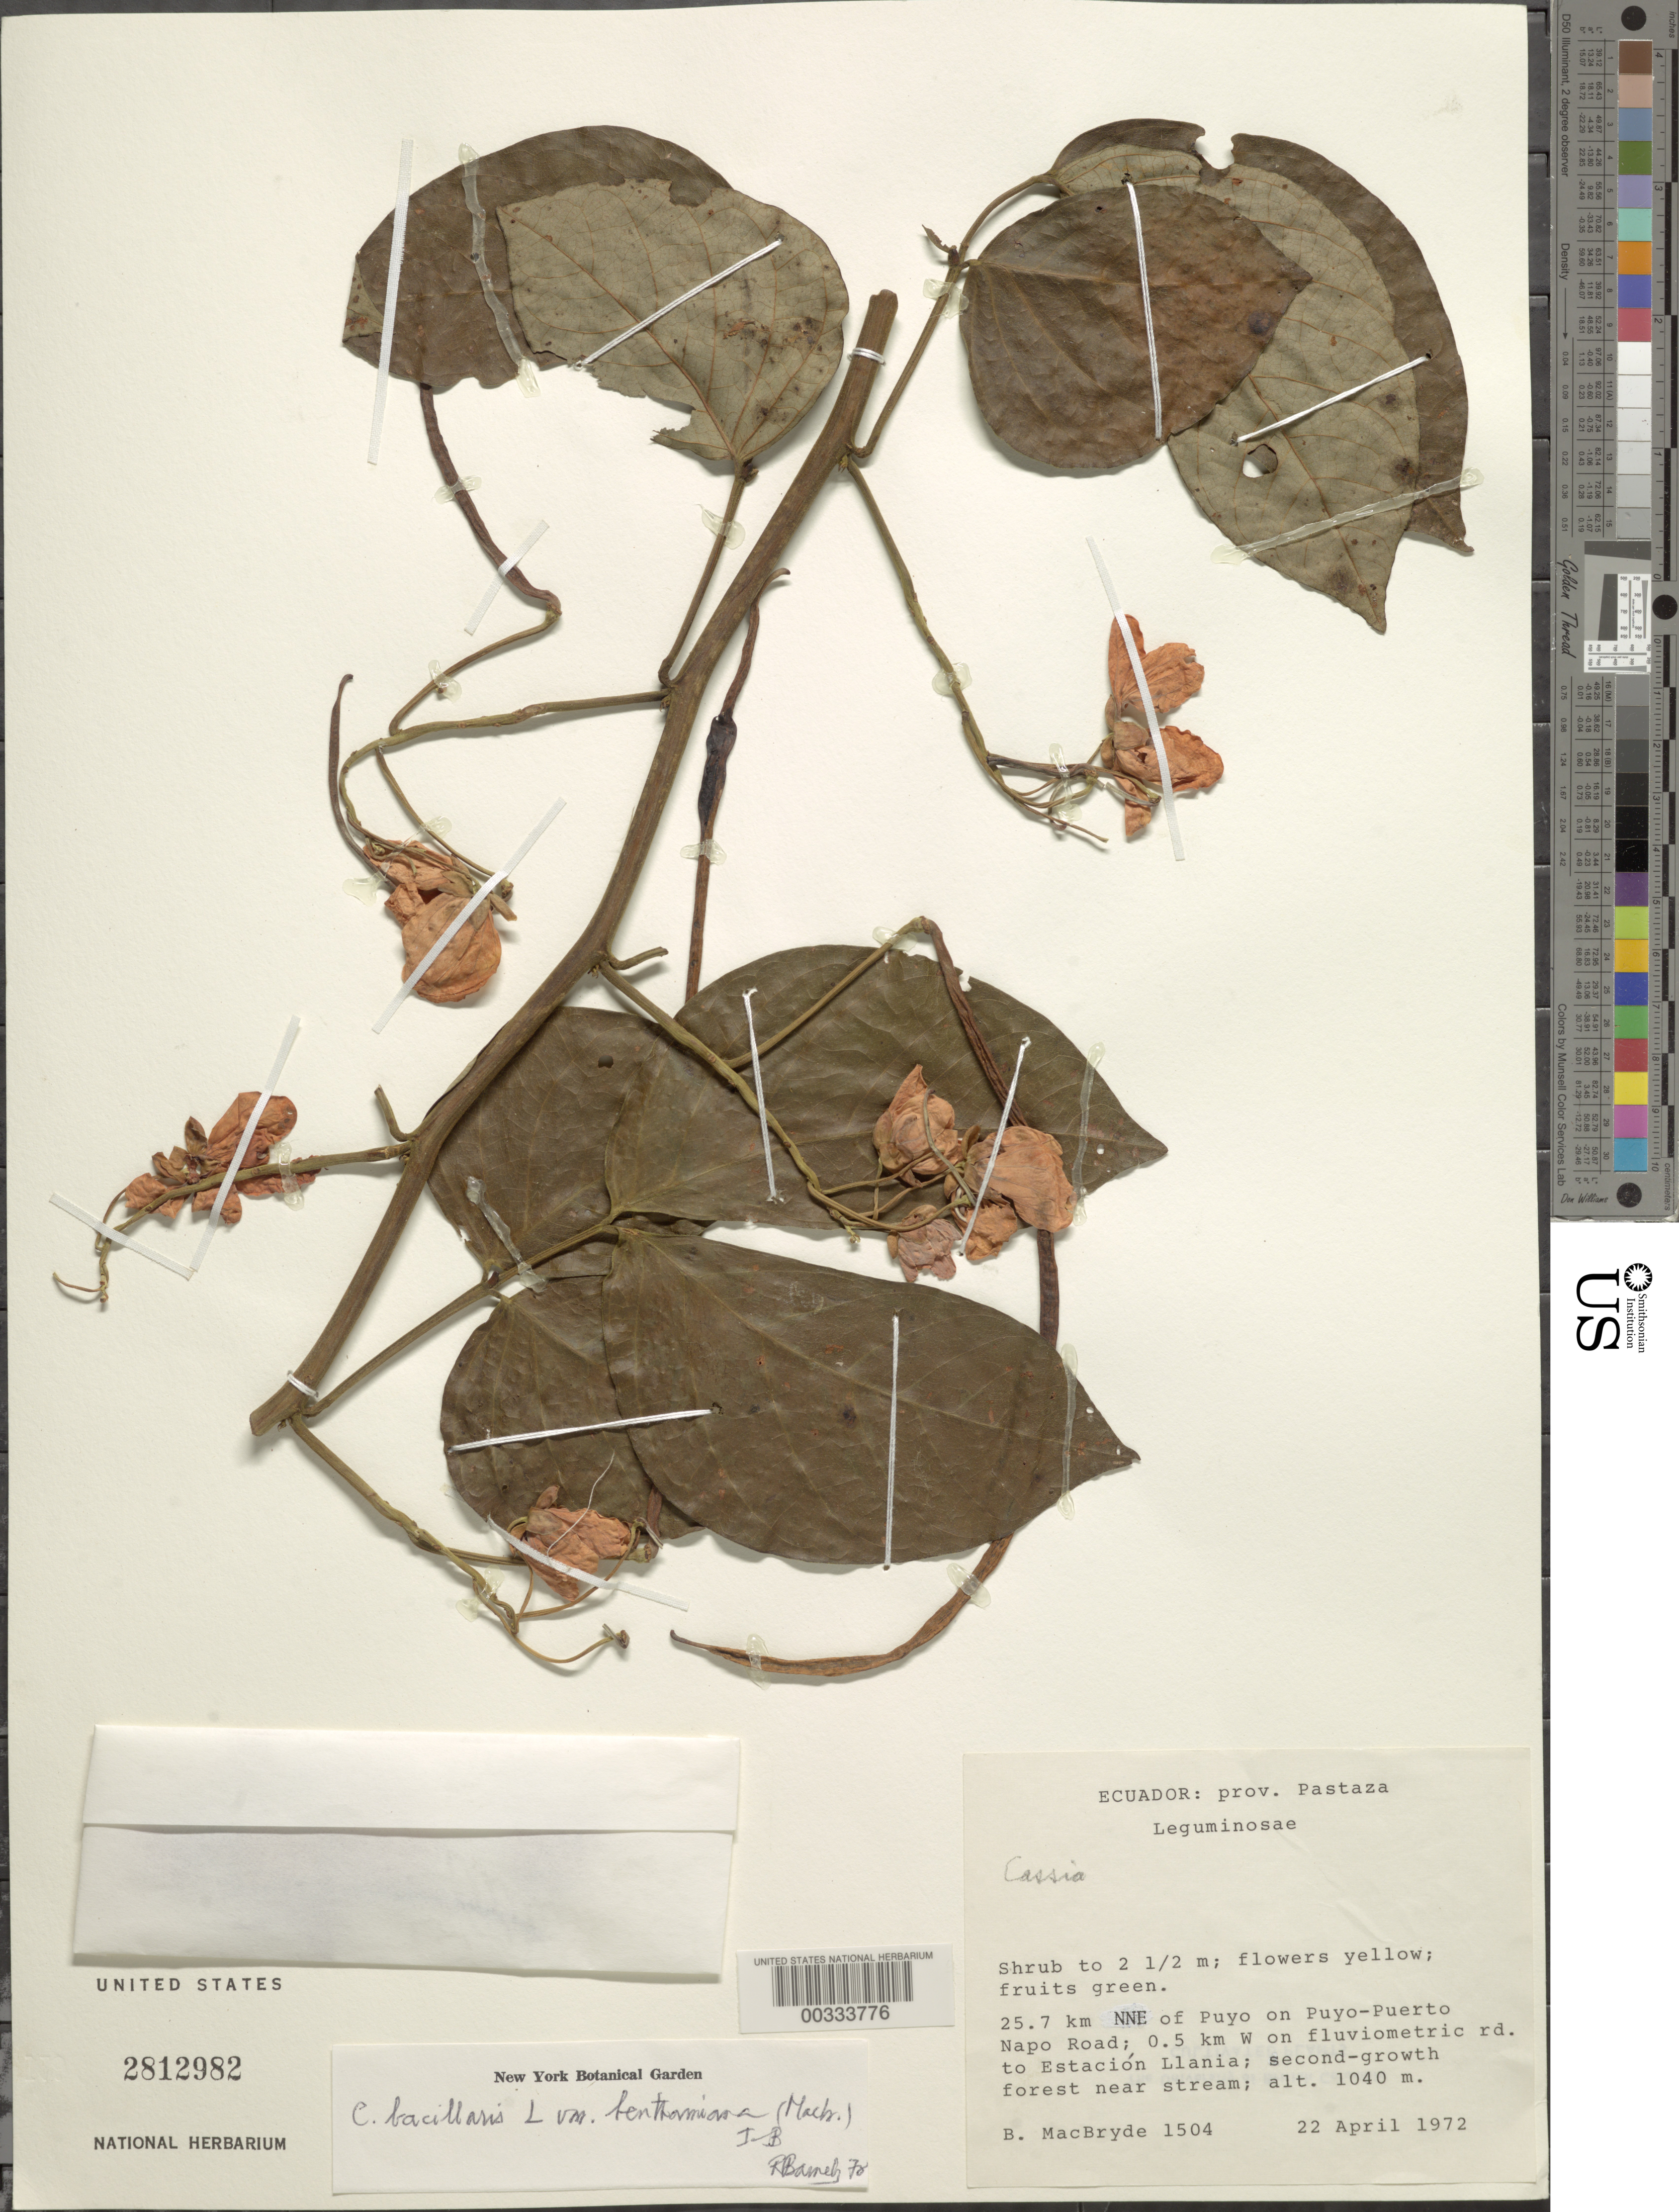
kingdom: Plantae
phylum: Tracheophyta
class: Magnoliopsida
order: Fabales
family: Fabaceae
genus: Senna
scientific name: Senna bacillaris var. benthamiana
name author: (J.F. Macbr.) H.S. Irwin & Barneby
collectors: B. MacBryde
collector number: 1504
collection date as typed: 22 Apr 1972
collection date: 1972-04-22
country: Ecuador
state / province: Pastaza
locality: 25.7 km NNE of Puyo on Puyo-Puerto Napo road; 0.5 km w on fluviometric road to estacion llania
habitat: Second growth forest near stream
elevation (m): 1040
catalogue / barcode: US 2812982